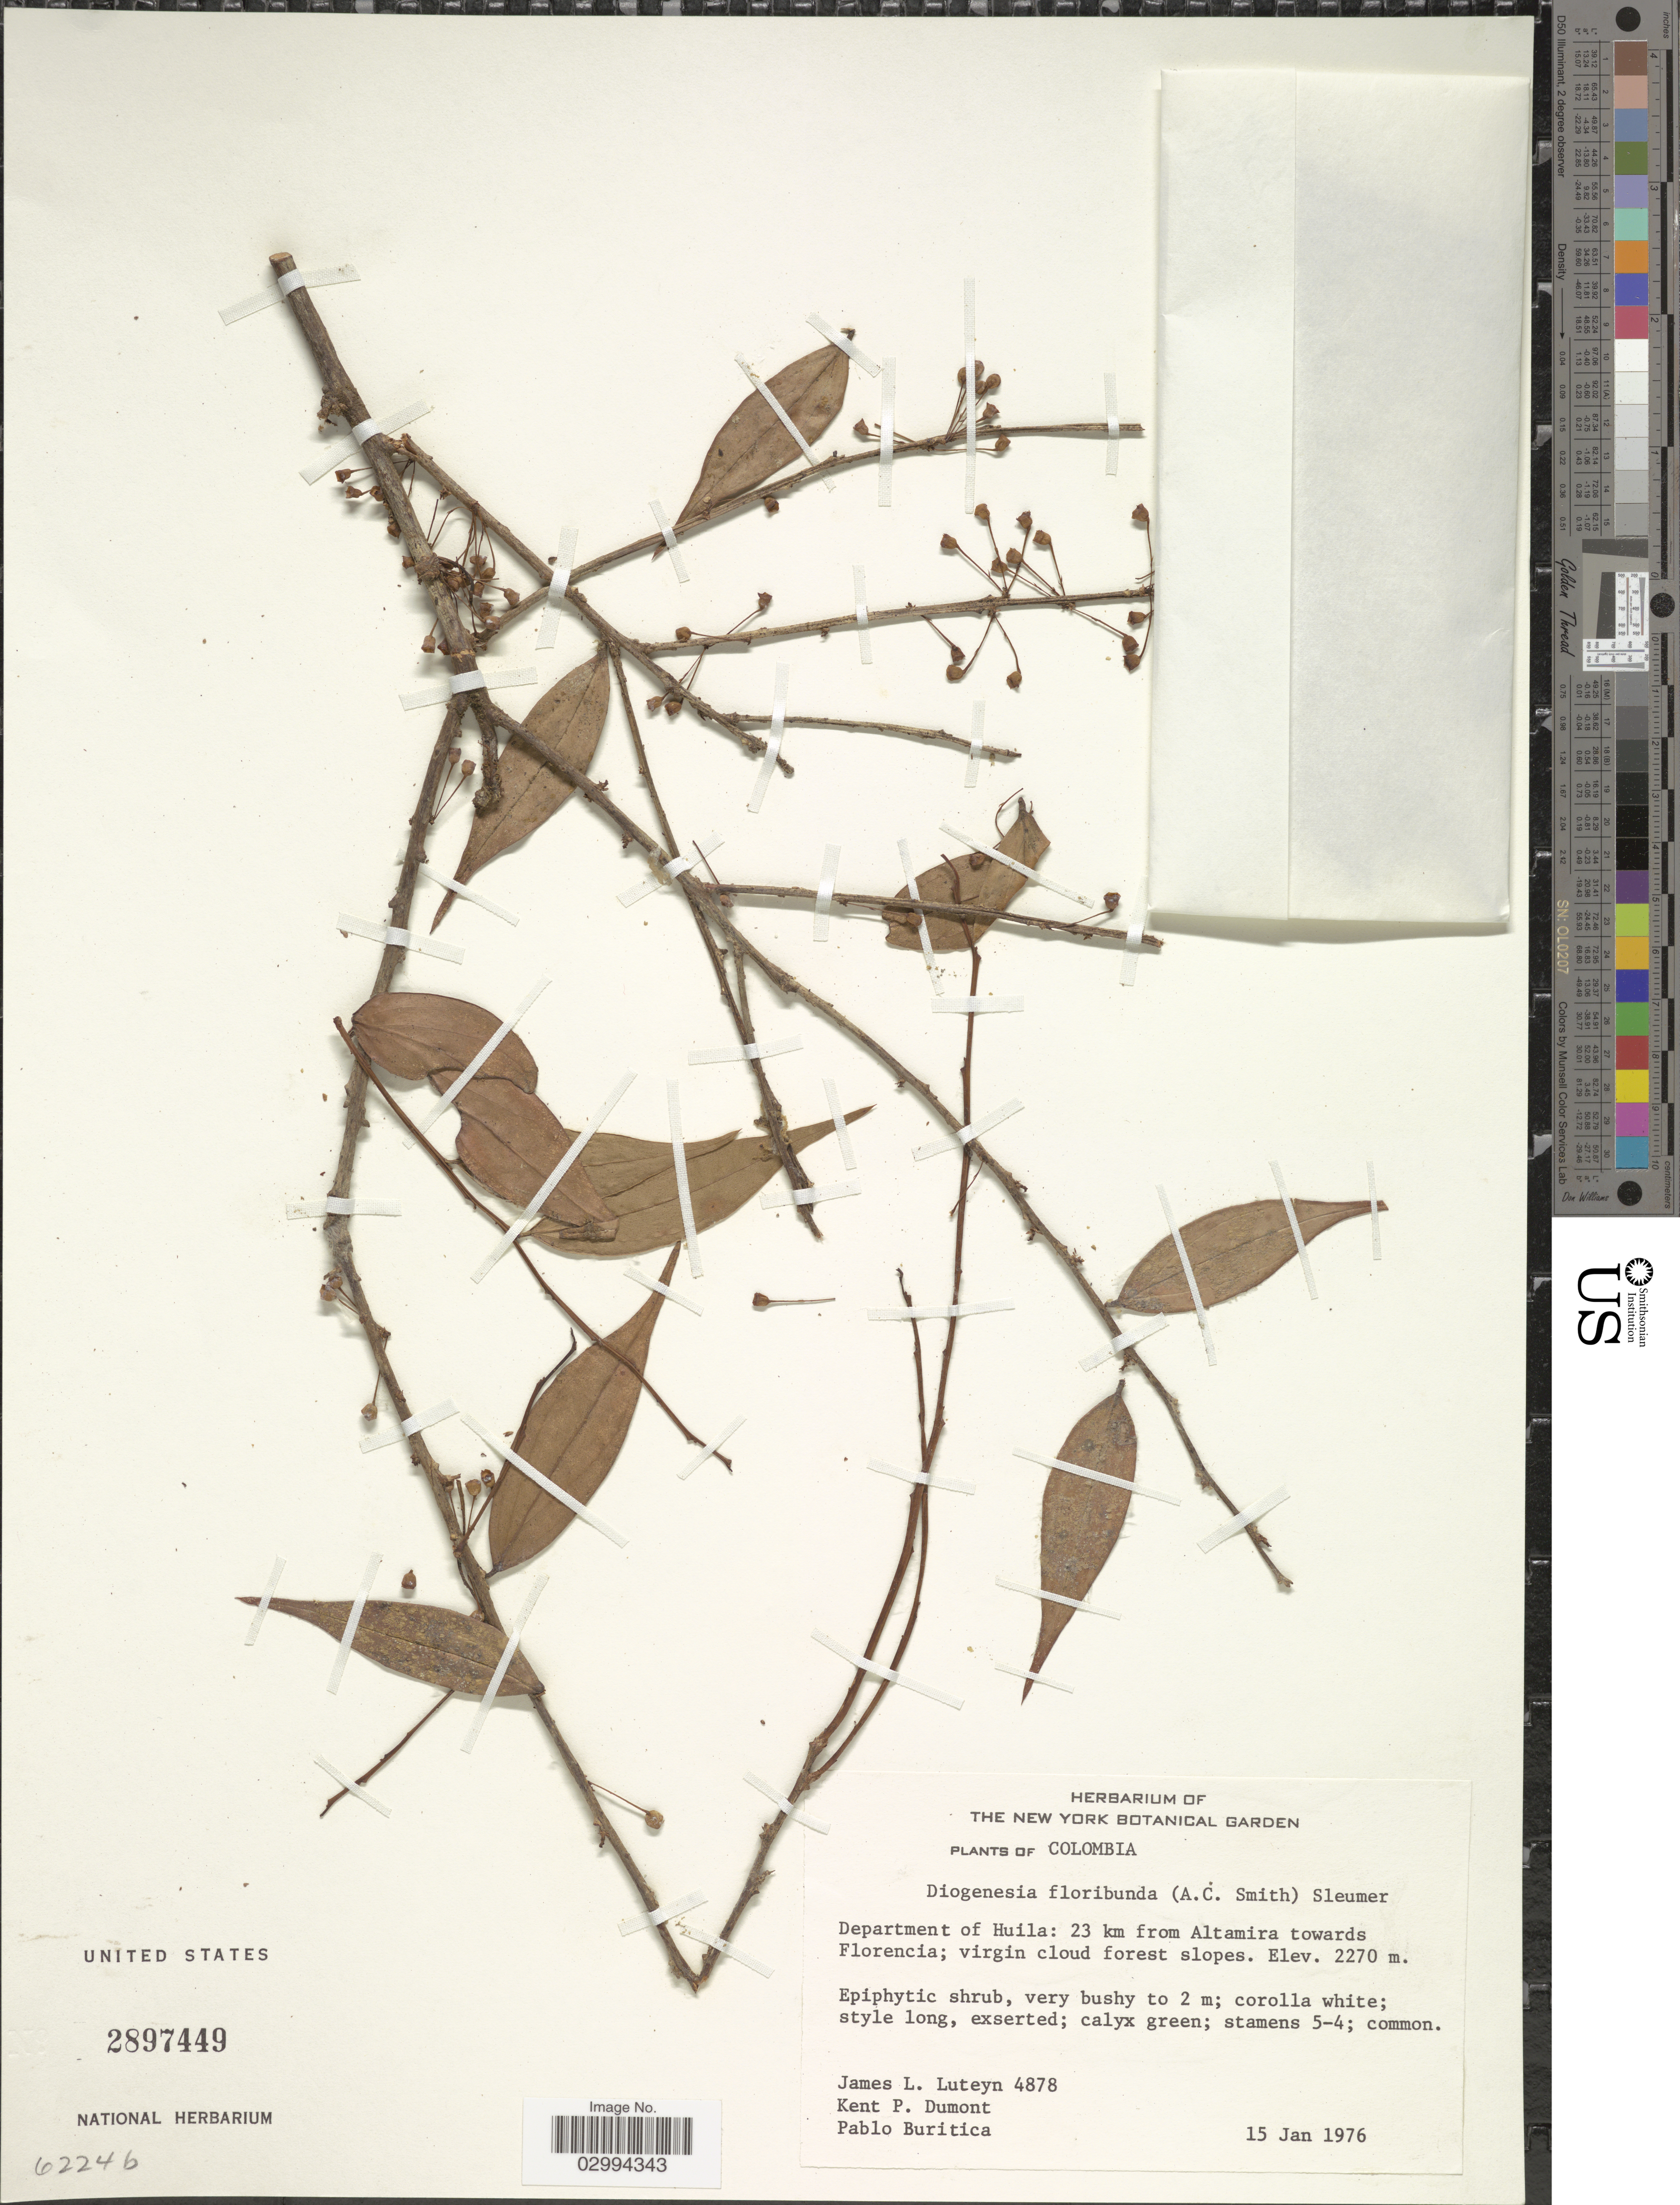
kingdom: Plantae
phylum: Tracheophyta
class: Magnoliopsida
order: Ericales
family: Ericaceae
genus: Diogenesia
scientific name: Diogenesia floribunda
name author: (A.C. Sm.) Sleumer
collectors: J. L. Luteyn, K. P. Dumont & P. Buritica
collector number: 4878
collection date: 1976-01-15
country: Colombia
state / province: Huila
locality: Department of Huila: 23 km from Altamira towards Florencia.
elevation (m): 2270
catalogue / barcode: US 2897449